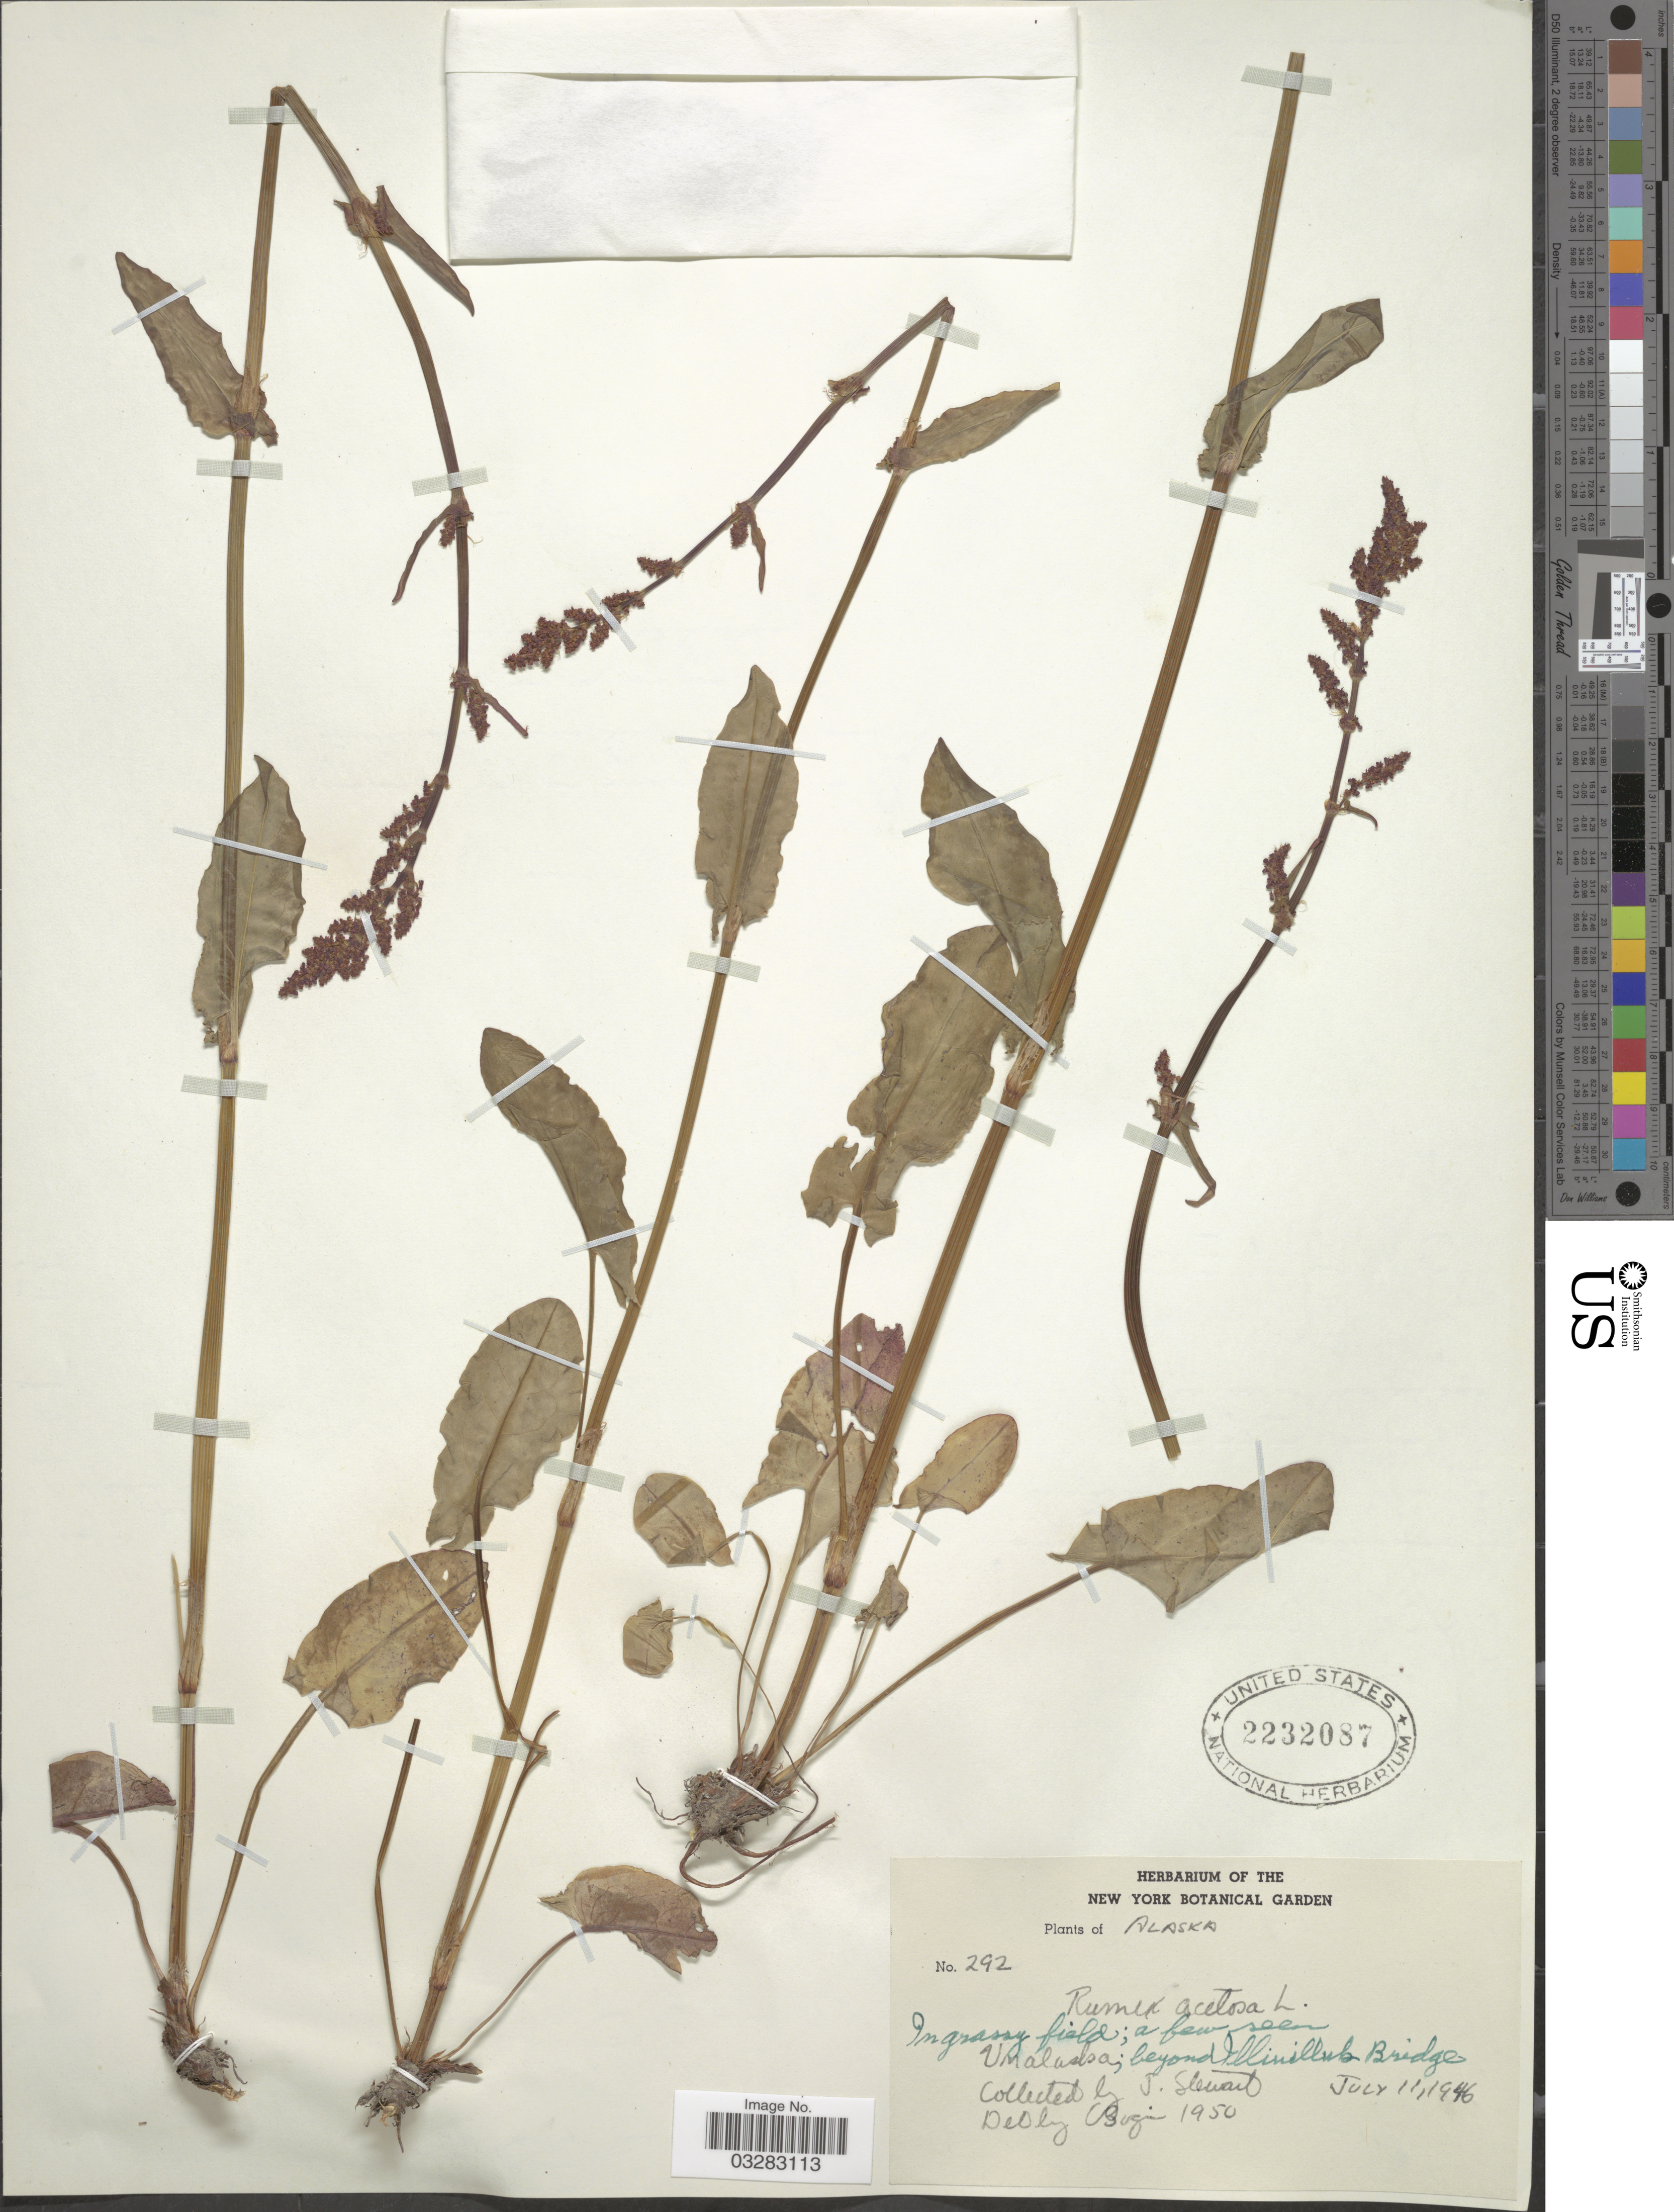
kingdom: Plantae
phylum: Tracheophyta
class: Magnoliopsida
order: Caryophyllales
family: Polygonaceae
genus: Rumex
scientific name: Rumex acetosa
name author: L.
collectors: J. Stewart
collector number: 292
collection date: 1946-07-11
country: United States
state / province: Alaska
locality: Unalaska; beyond Illiuilluk Bridge.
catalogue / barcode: US 2232087